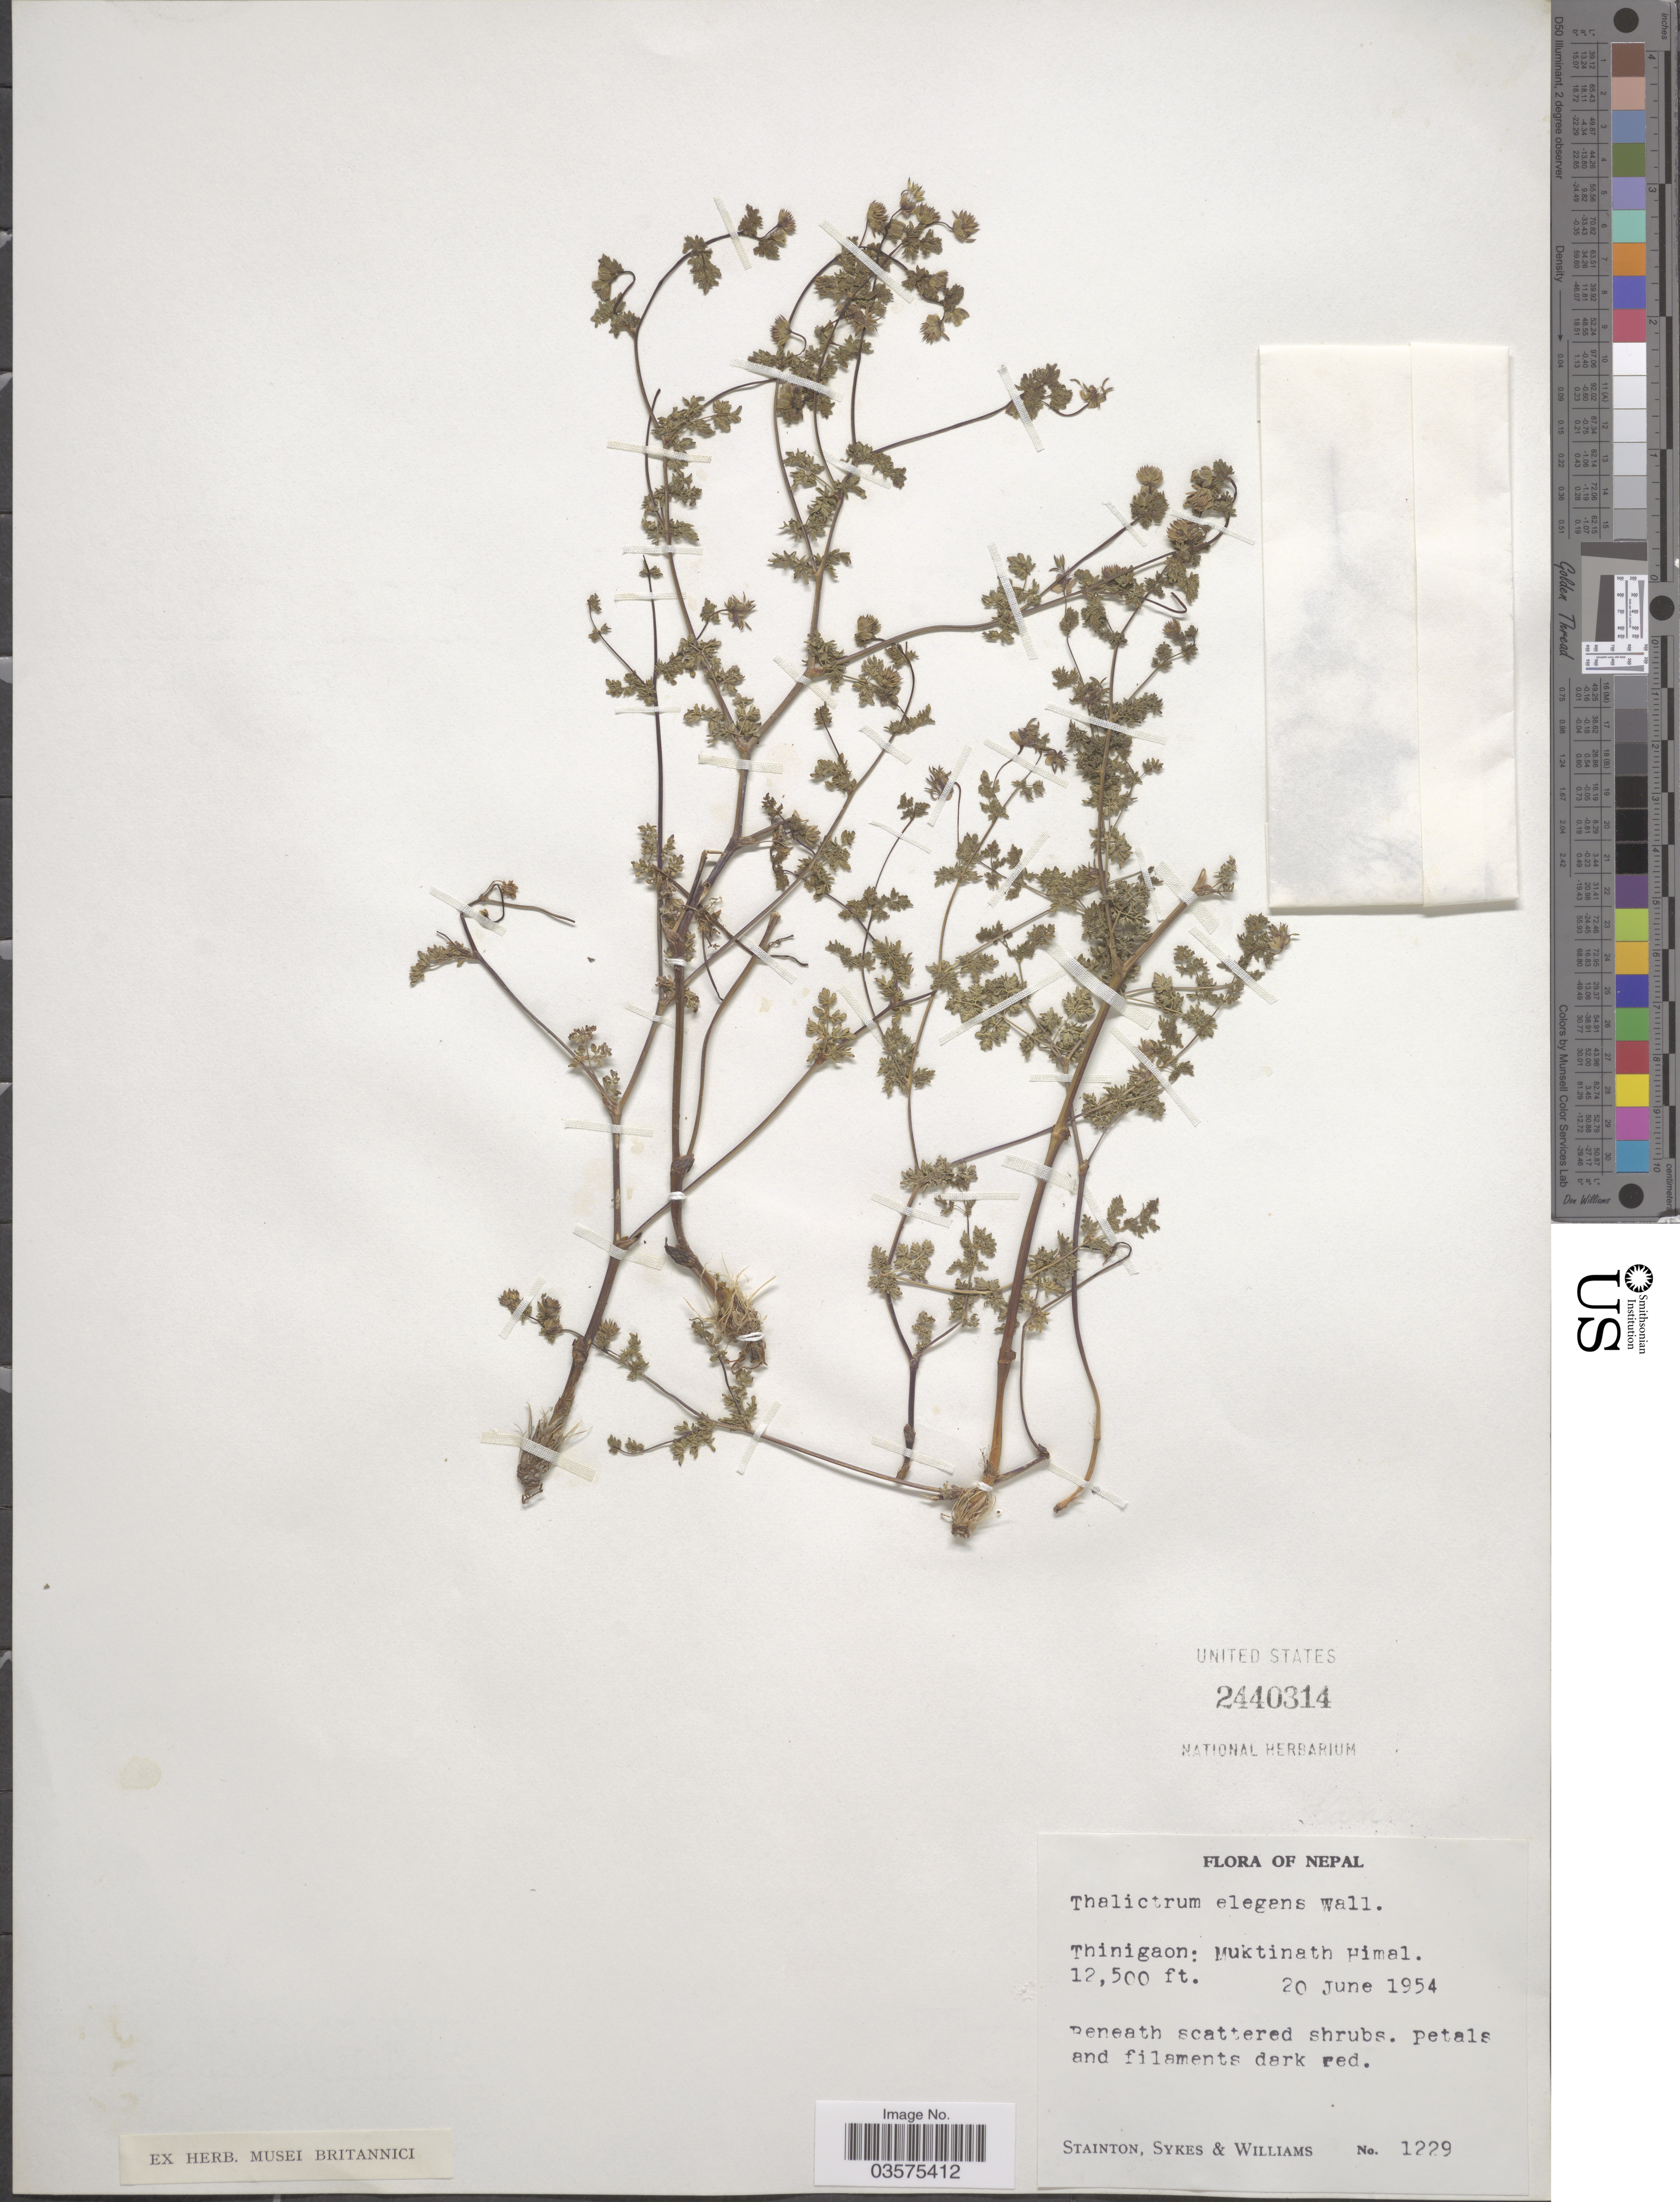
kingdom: Plantae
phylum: Tracheophyta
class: Magnoliopsida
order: Ranunculales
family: Ranunculaceae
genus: Thalictrum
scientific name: Thalictrum elegans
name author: Wall. ex Royle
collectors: -. Stainton, Sykes, -- & -- Williams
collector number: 1229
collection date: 1954-06-20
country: Nepal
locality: Thinigaon: Muktinath Himal.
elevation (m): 3810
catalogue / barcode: US 2440314